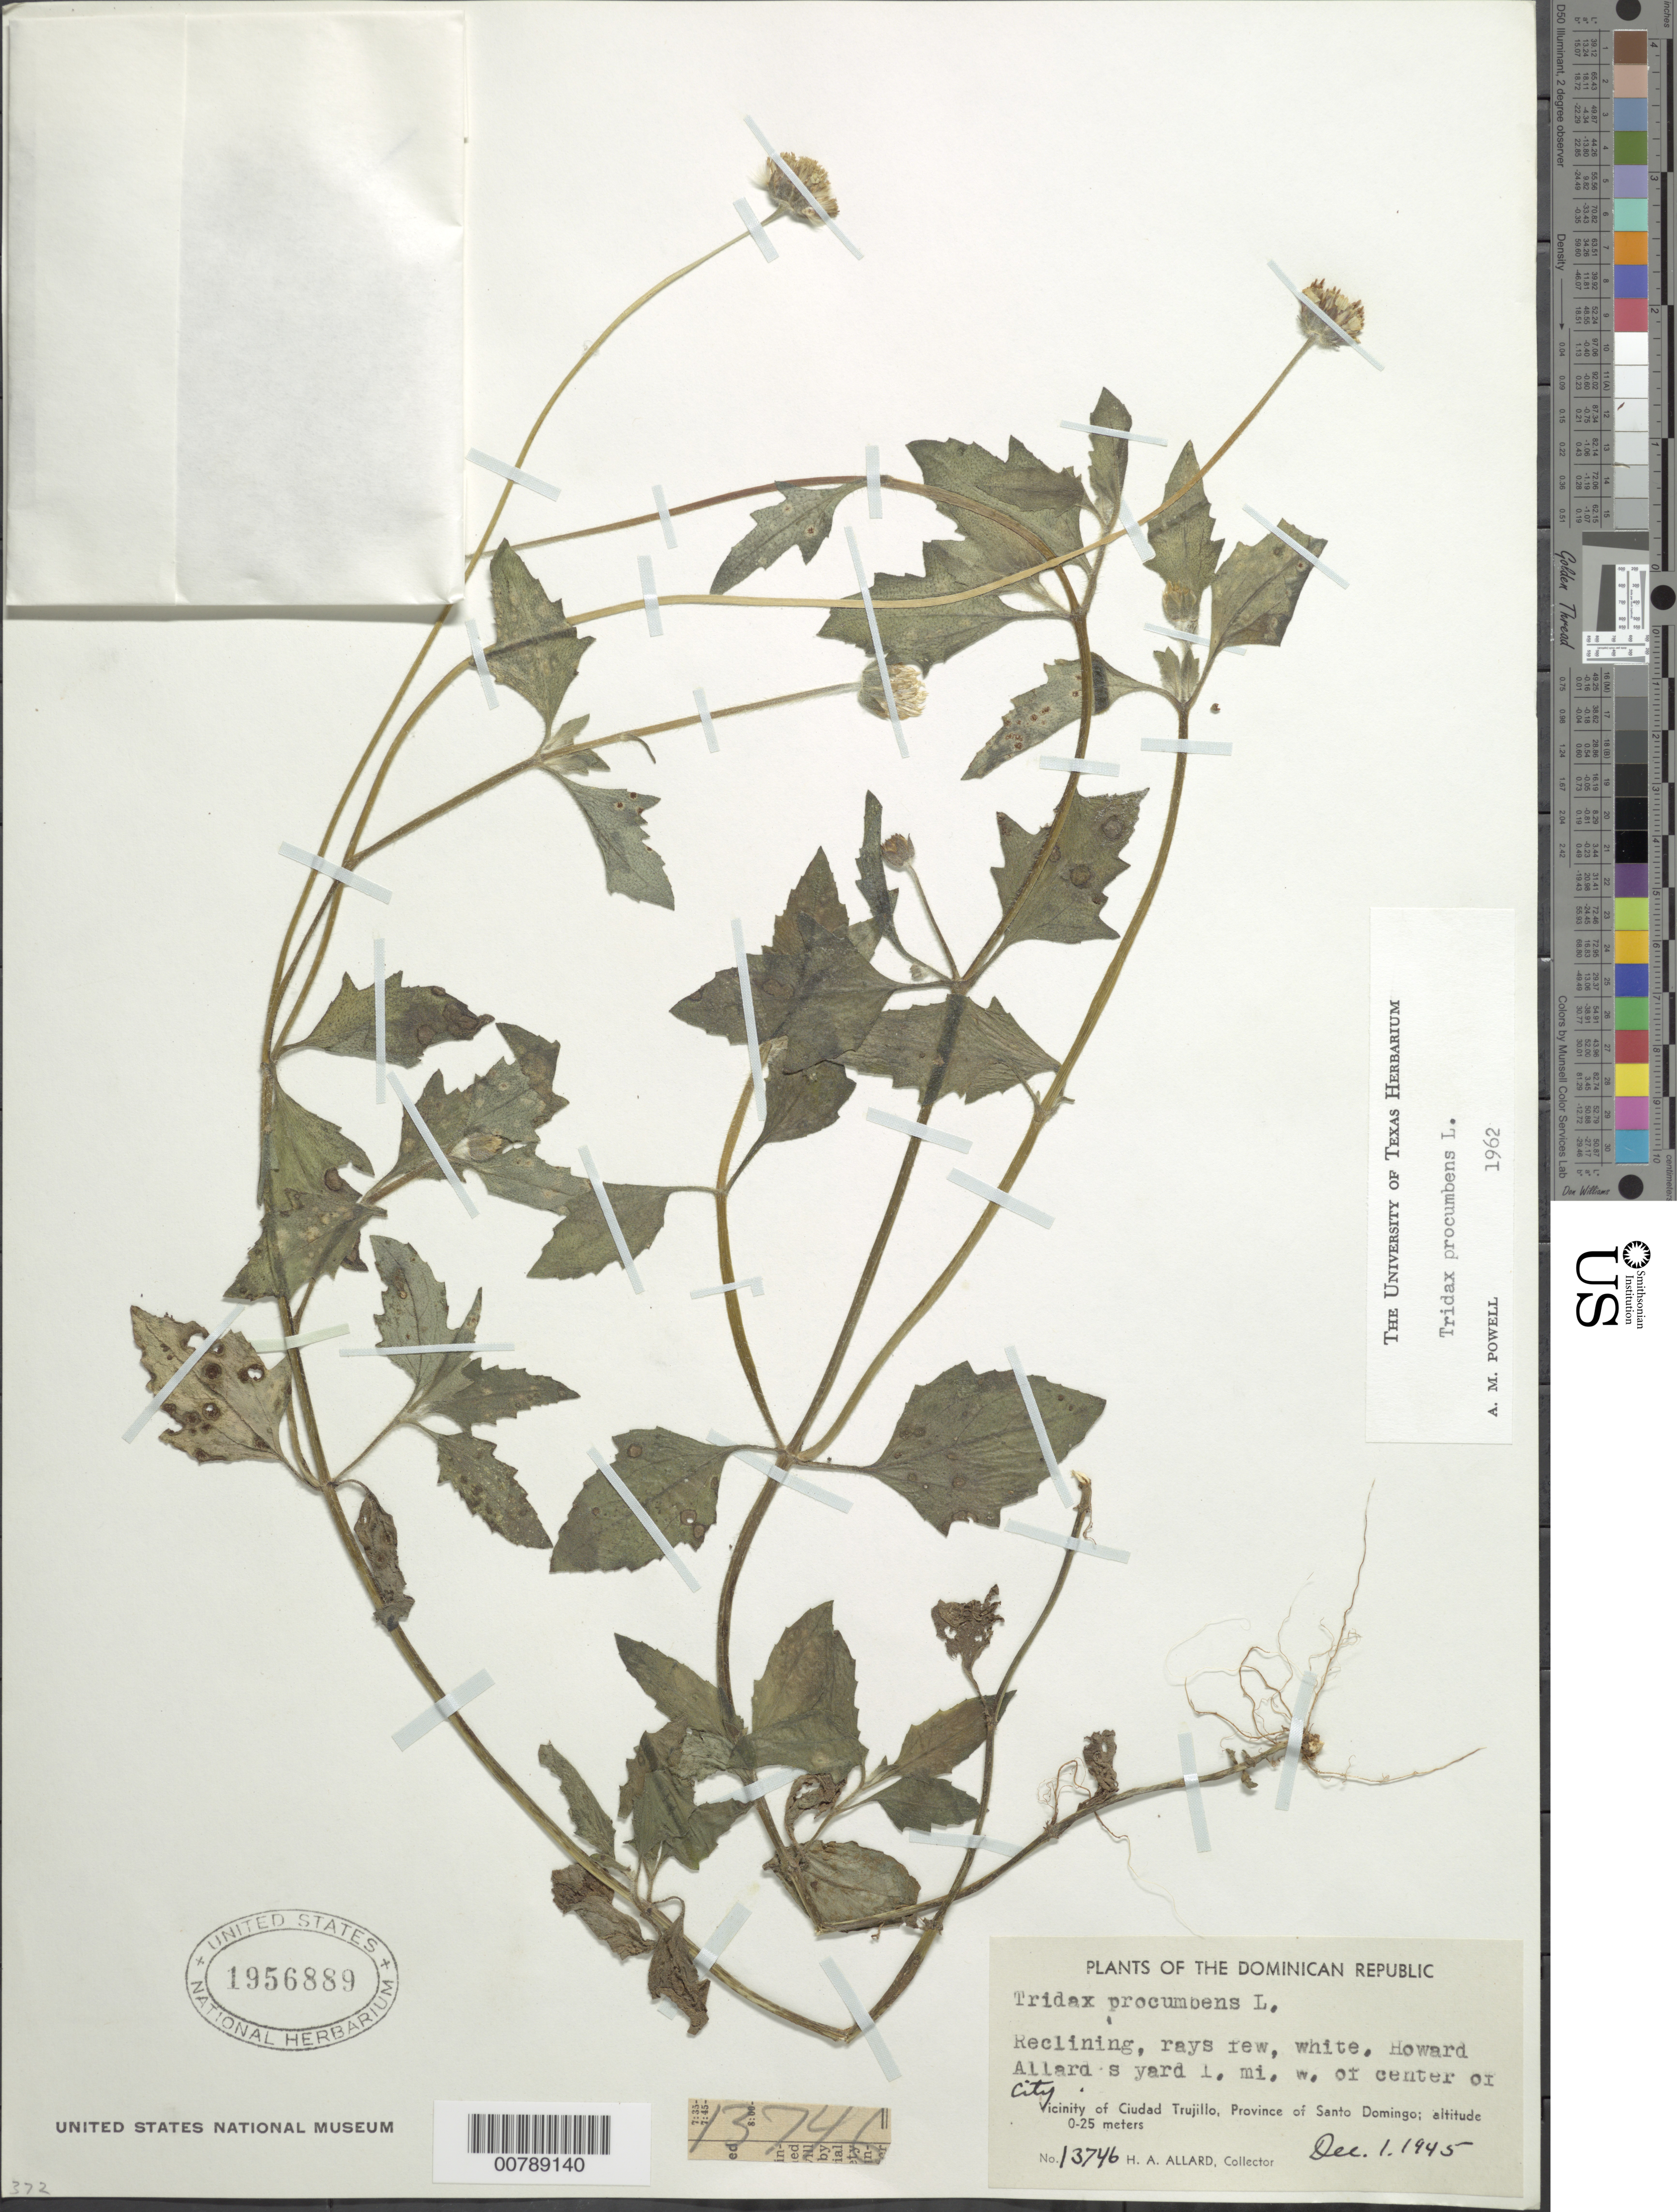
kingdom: Plantae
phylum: Tracheophyta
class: Magnoliopsida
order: Asterales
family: Asteraceae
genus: Tridax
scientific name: Tridax procumbens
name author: L.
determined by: Powell, A.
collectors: H. A. Allard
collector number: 13746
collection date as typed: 01 Dec 1945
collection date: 1945-12-01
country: Dominican Republic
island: Hispaniola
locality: Vicinity of Ciudad Trujillo, Province of Santo Domingo. Howard Allard's yard, 1 mi W of center of city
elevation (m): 0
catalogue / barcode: US 1956889